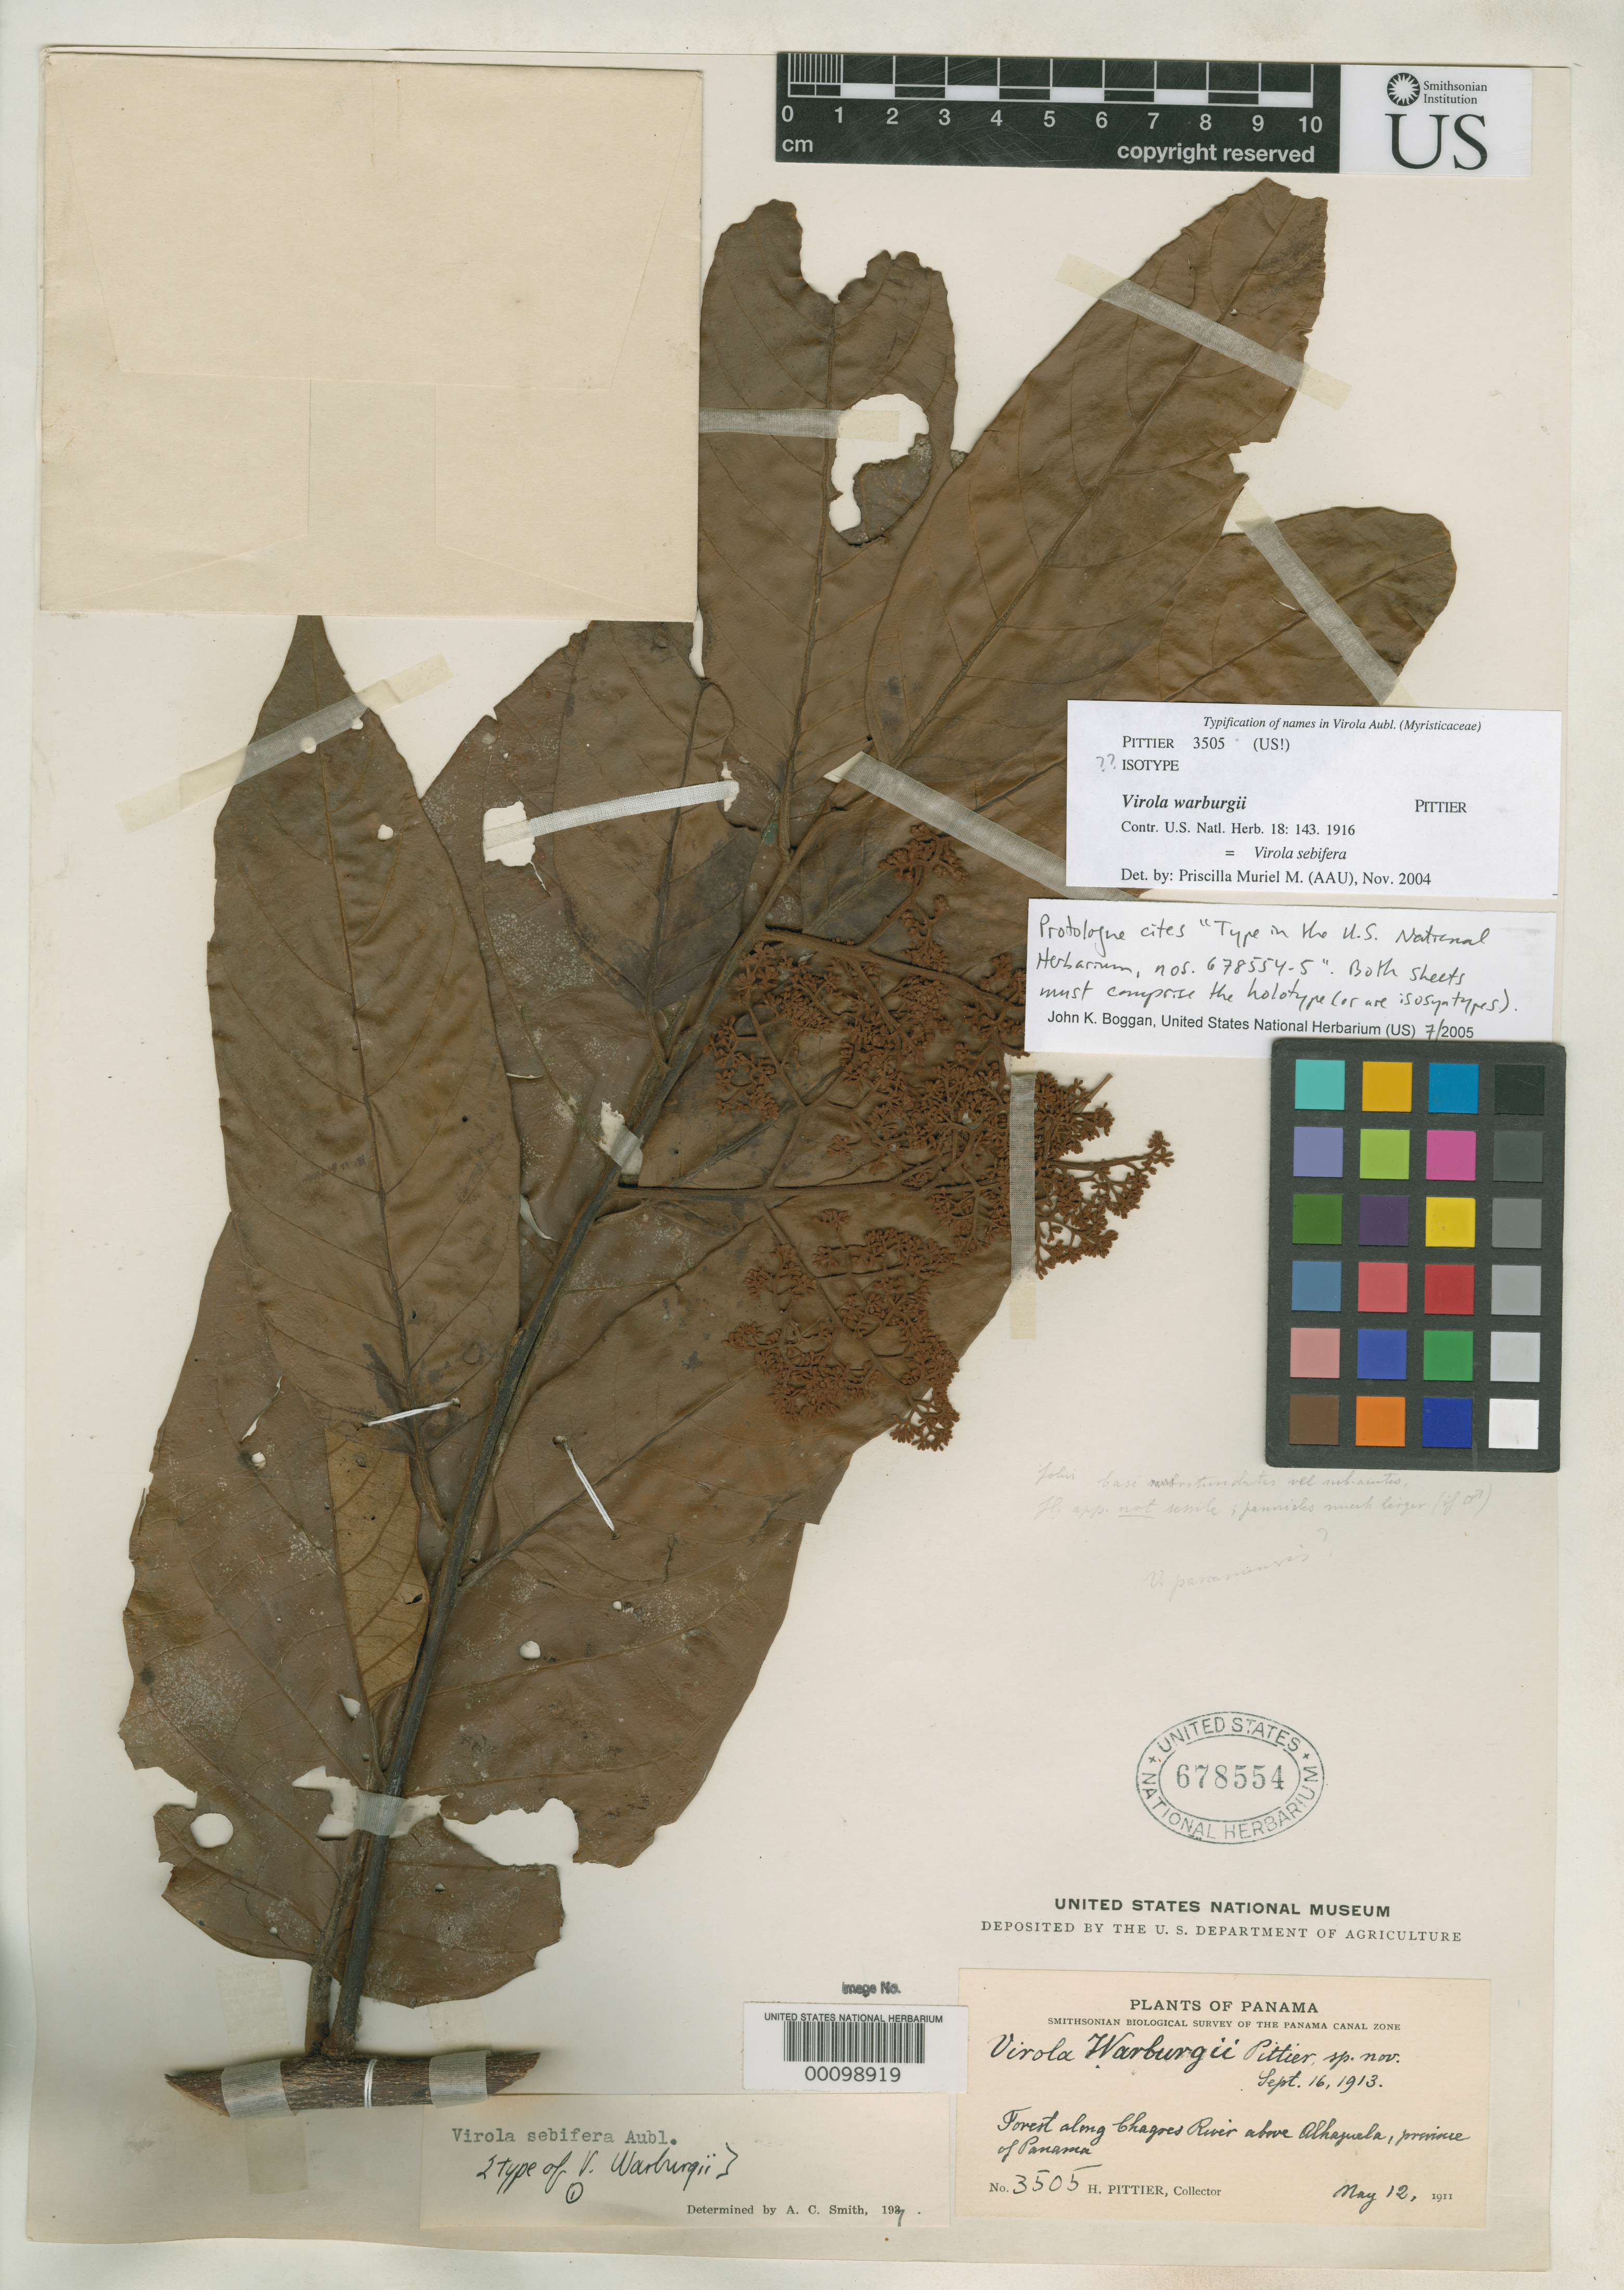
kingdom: Plantae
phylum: Tracheophyta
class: Magnoliopsida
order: Magnoliales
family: Myristicaceae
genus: Virola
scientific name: Virola warburgii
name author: Pittier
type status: Holotype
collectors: H. F. Pittier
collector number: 3505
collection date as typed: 12 May 1911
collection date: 1911-05-12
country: Panama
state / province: Panamá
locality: Chagres River above Alajueha.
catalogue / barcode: US 678554